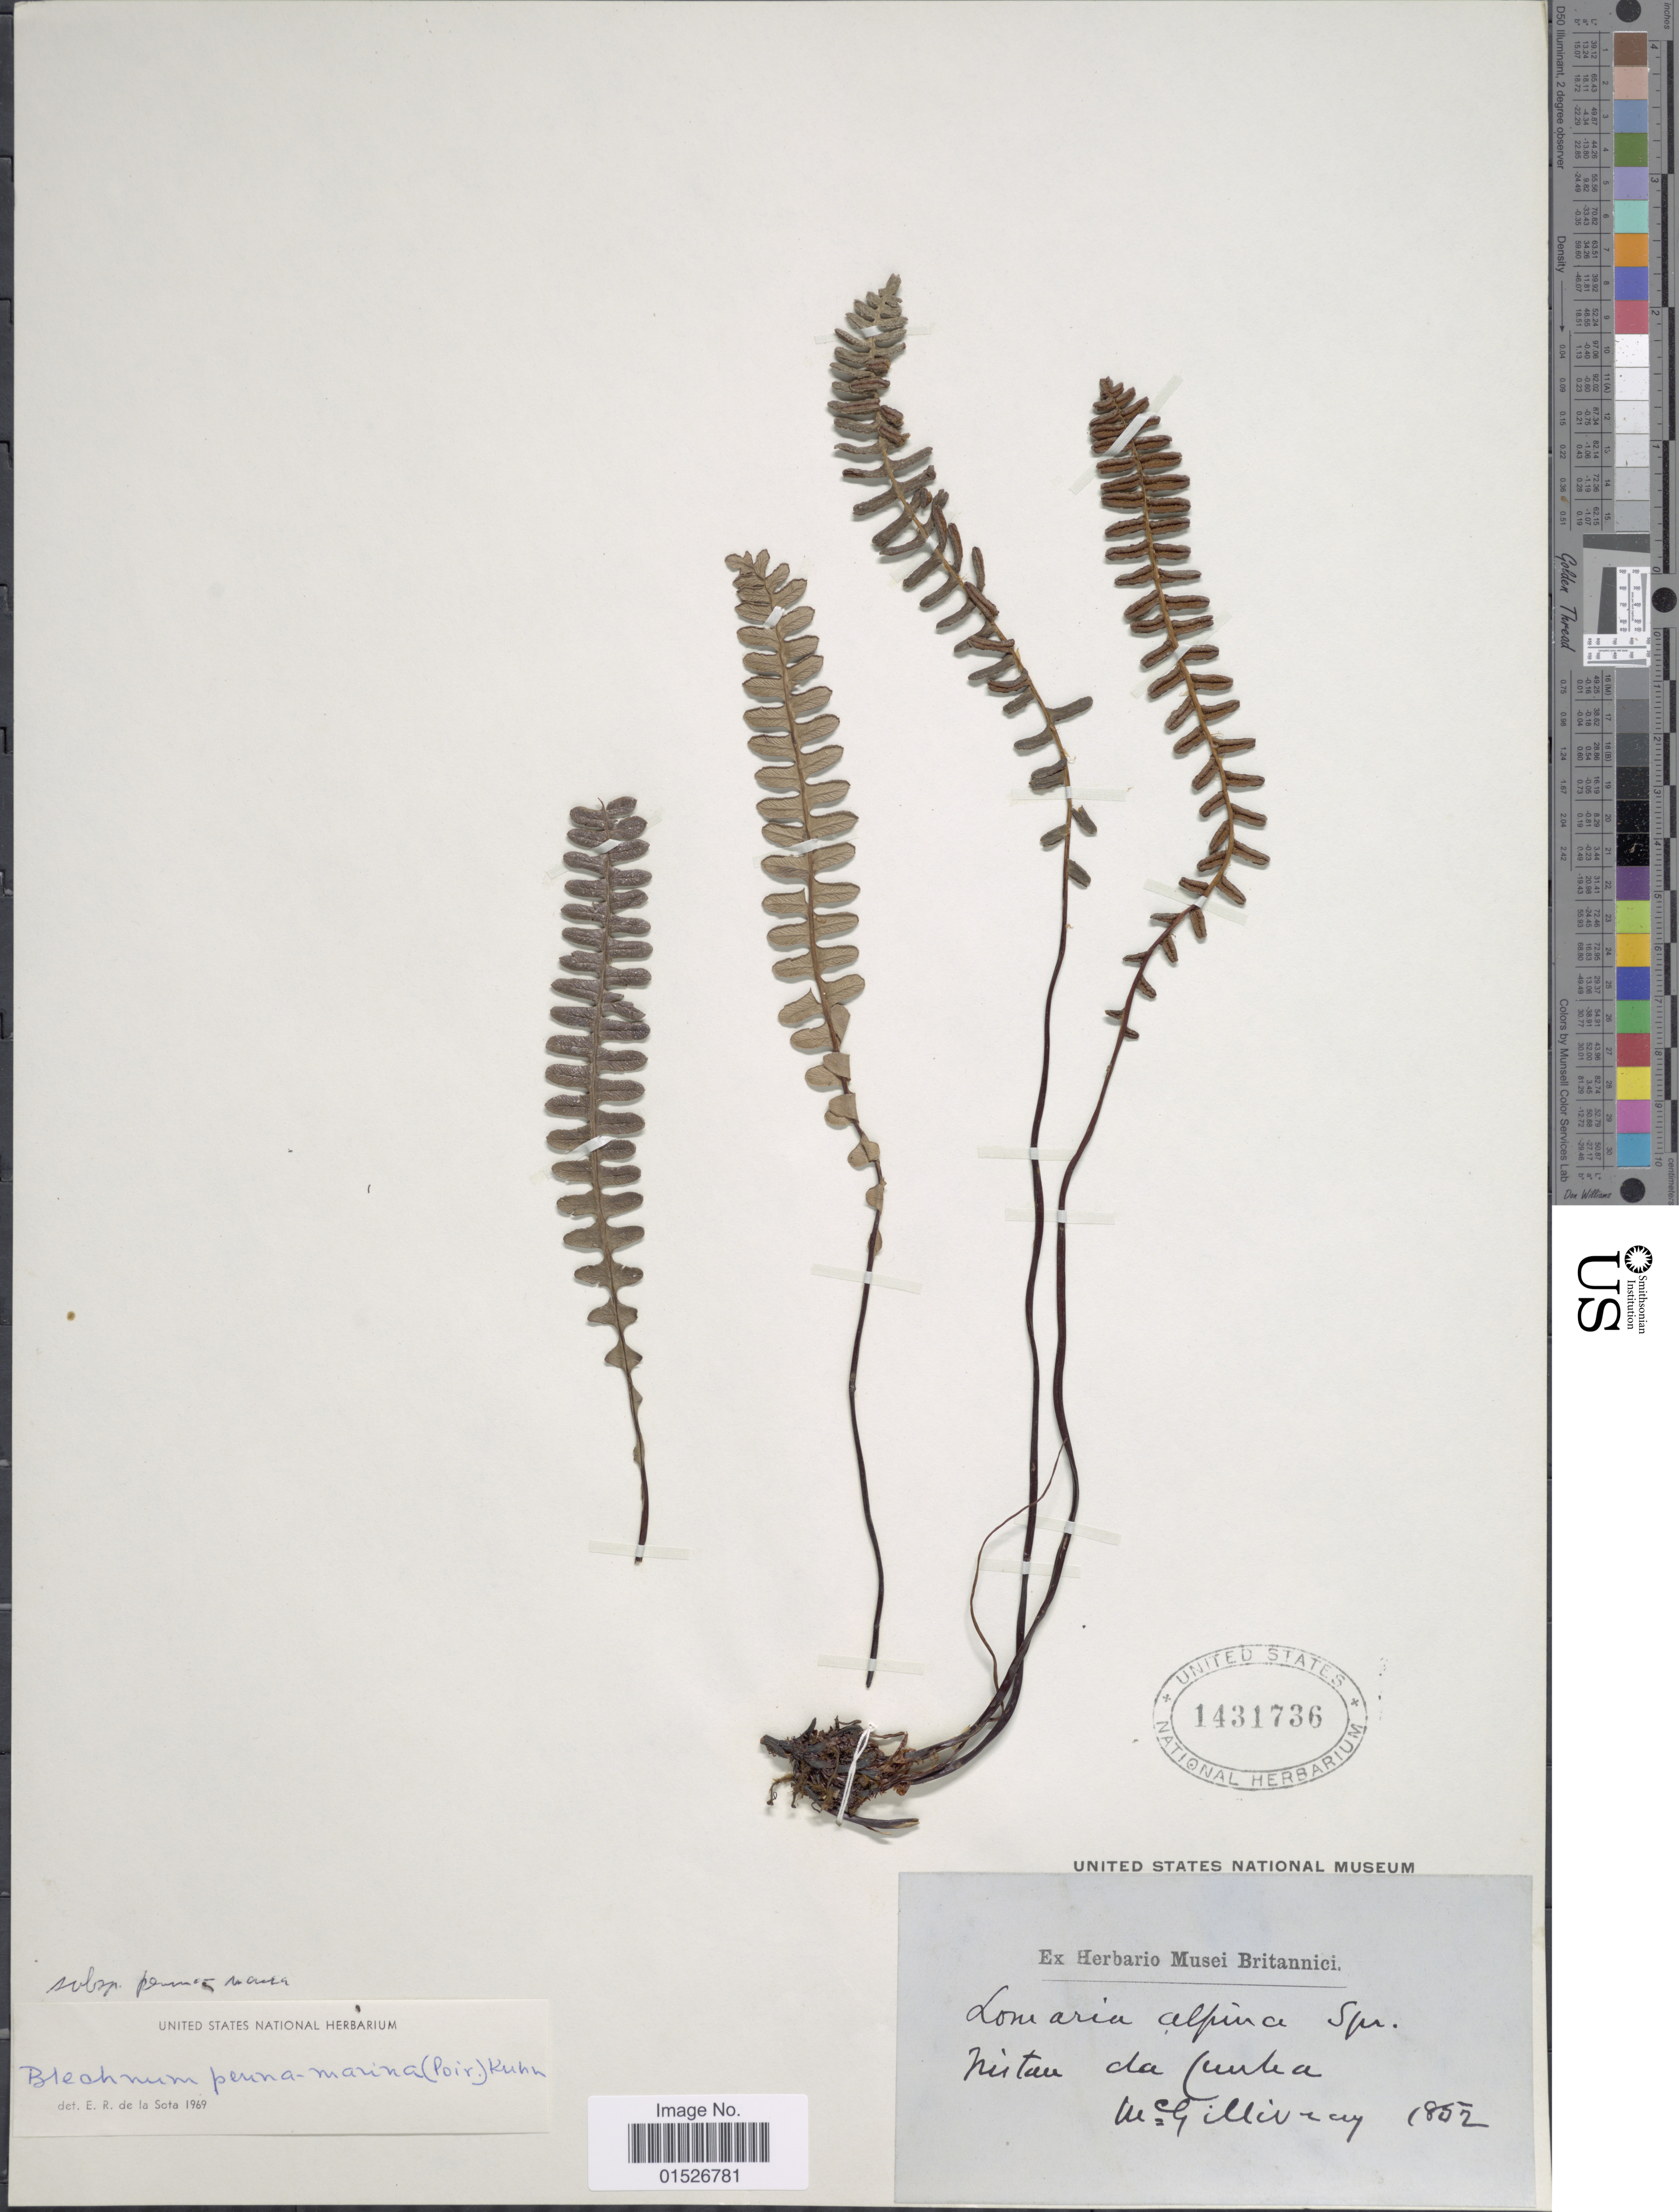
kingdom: Plantae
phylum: Tracheophyta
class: Polypodiopsida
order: Polypodiales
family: Blechnaceae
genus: Blechnum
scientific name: Blechnum penna-marina subsp. penna-marina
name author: (Poir.) Kuhn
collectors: Macgillivray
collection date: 1852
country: St. Helena Islands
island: Tristan da Cunha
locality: Nistan da Cunba [interpreted]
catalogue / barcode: US 1431736